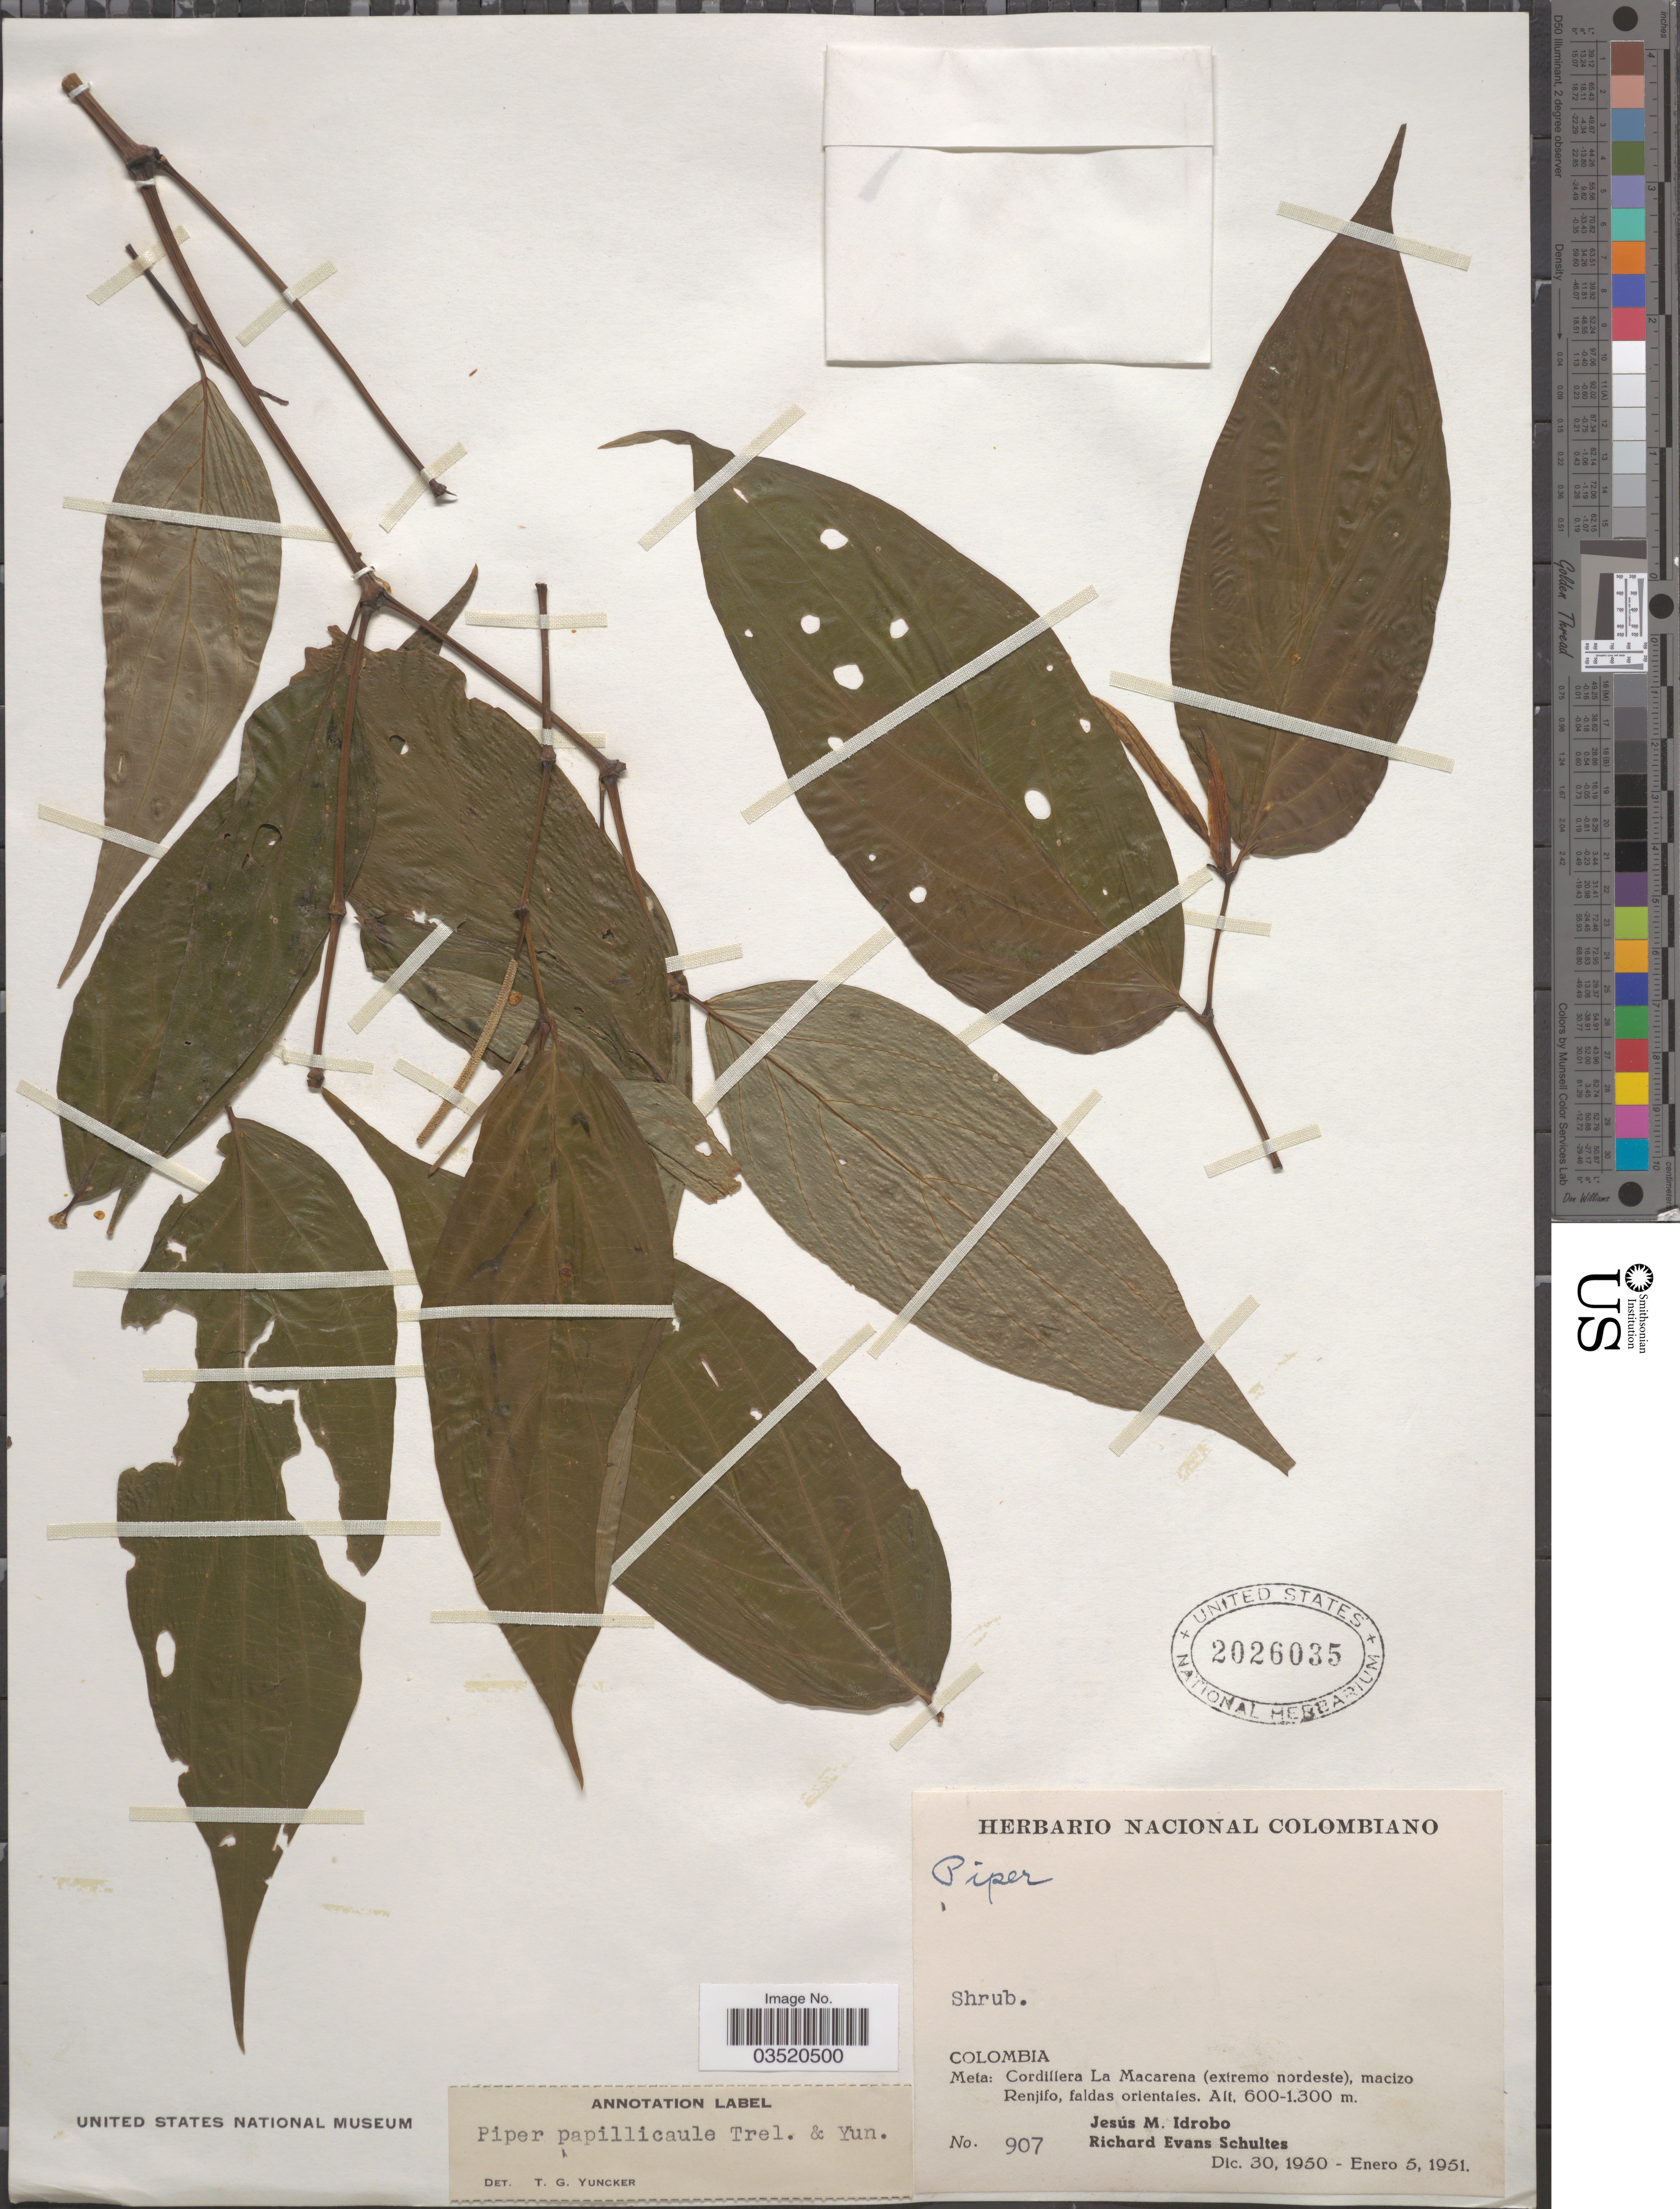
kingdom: Plantae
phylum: Tracheophyta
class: Magnoliopsida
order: Piperales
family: Piperaceae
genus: Piper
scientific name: Piper papillicaule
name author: Trel. & Yunck.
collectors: J. M. Idrobo & R. E. Schultes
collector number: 907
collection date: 1950-12-30/1951-01-05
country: Colombia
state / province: Meta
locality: Cordillera La Macarena (extremo nordeste), macizo Renjifo, faldas orientales.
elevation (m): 600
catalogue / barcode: US 2026035